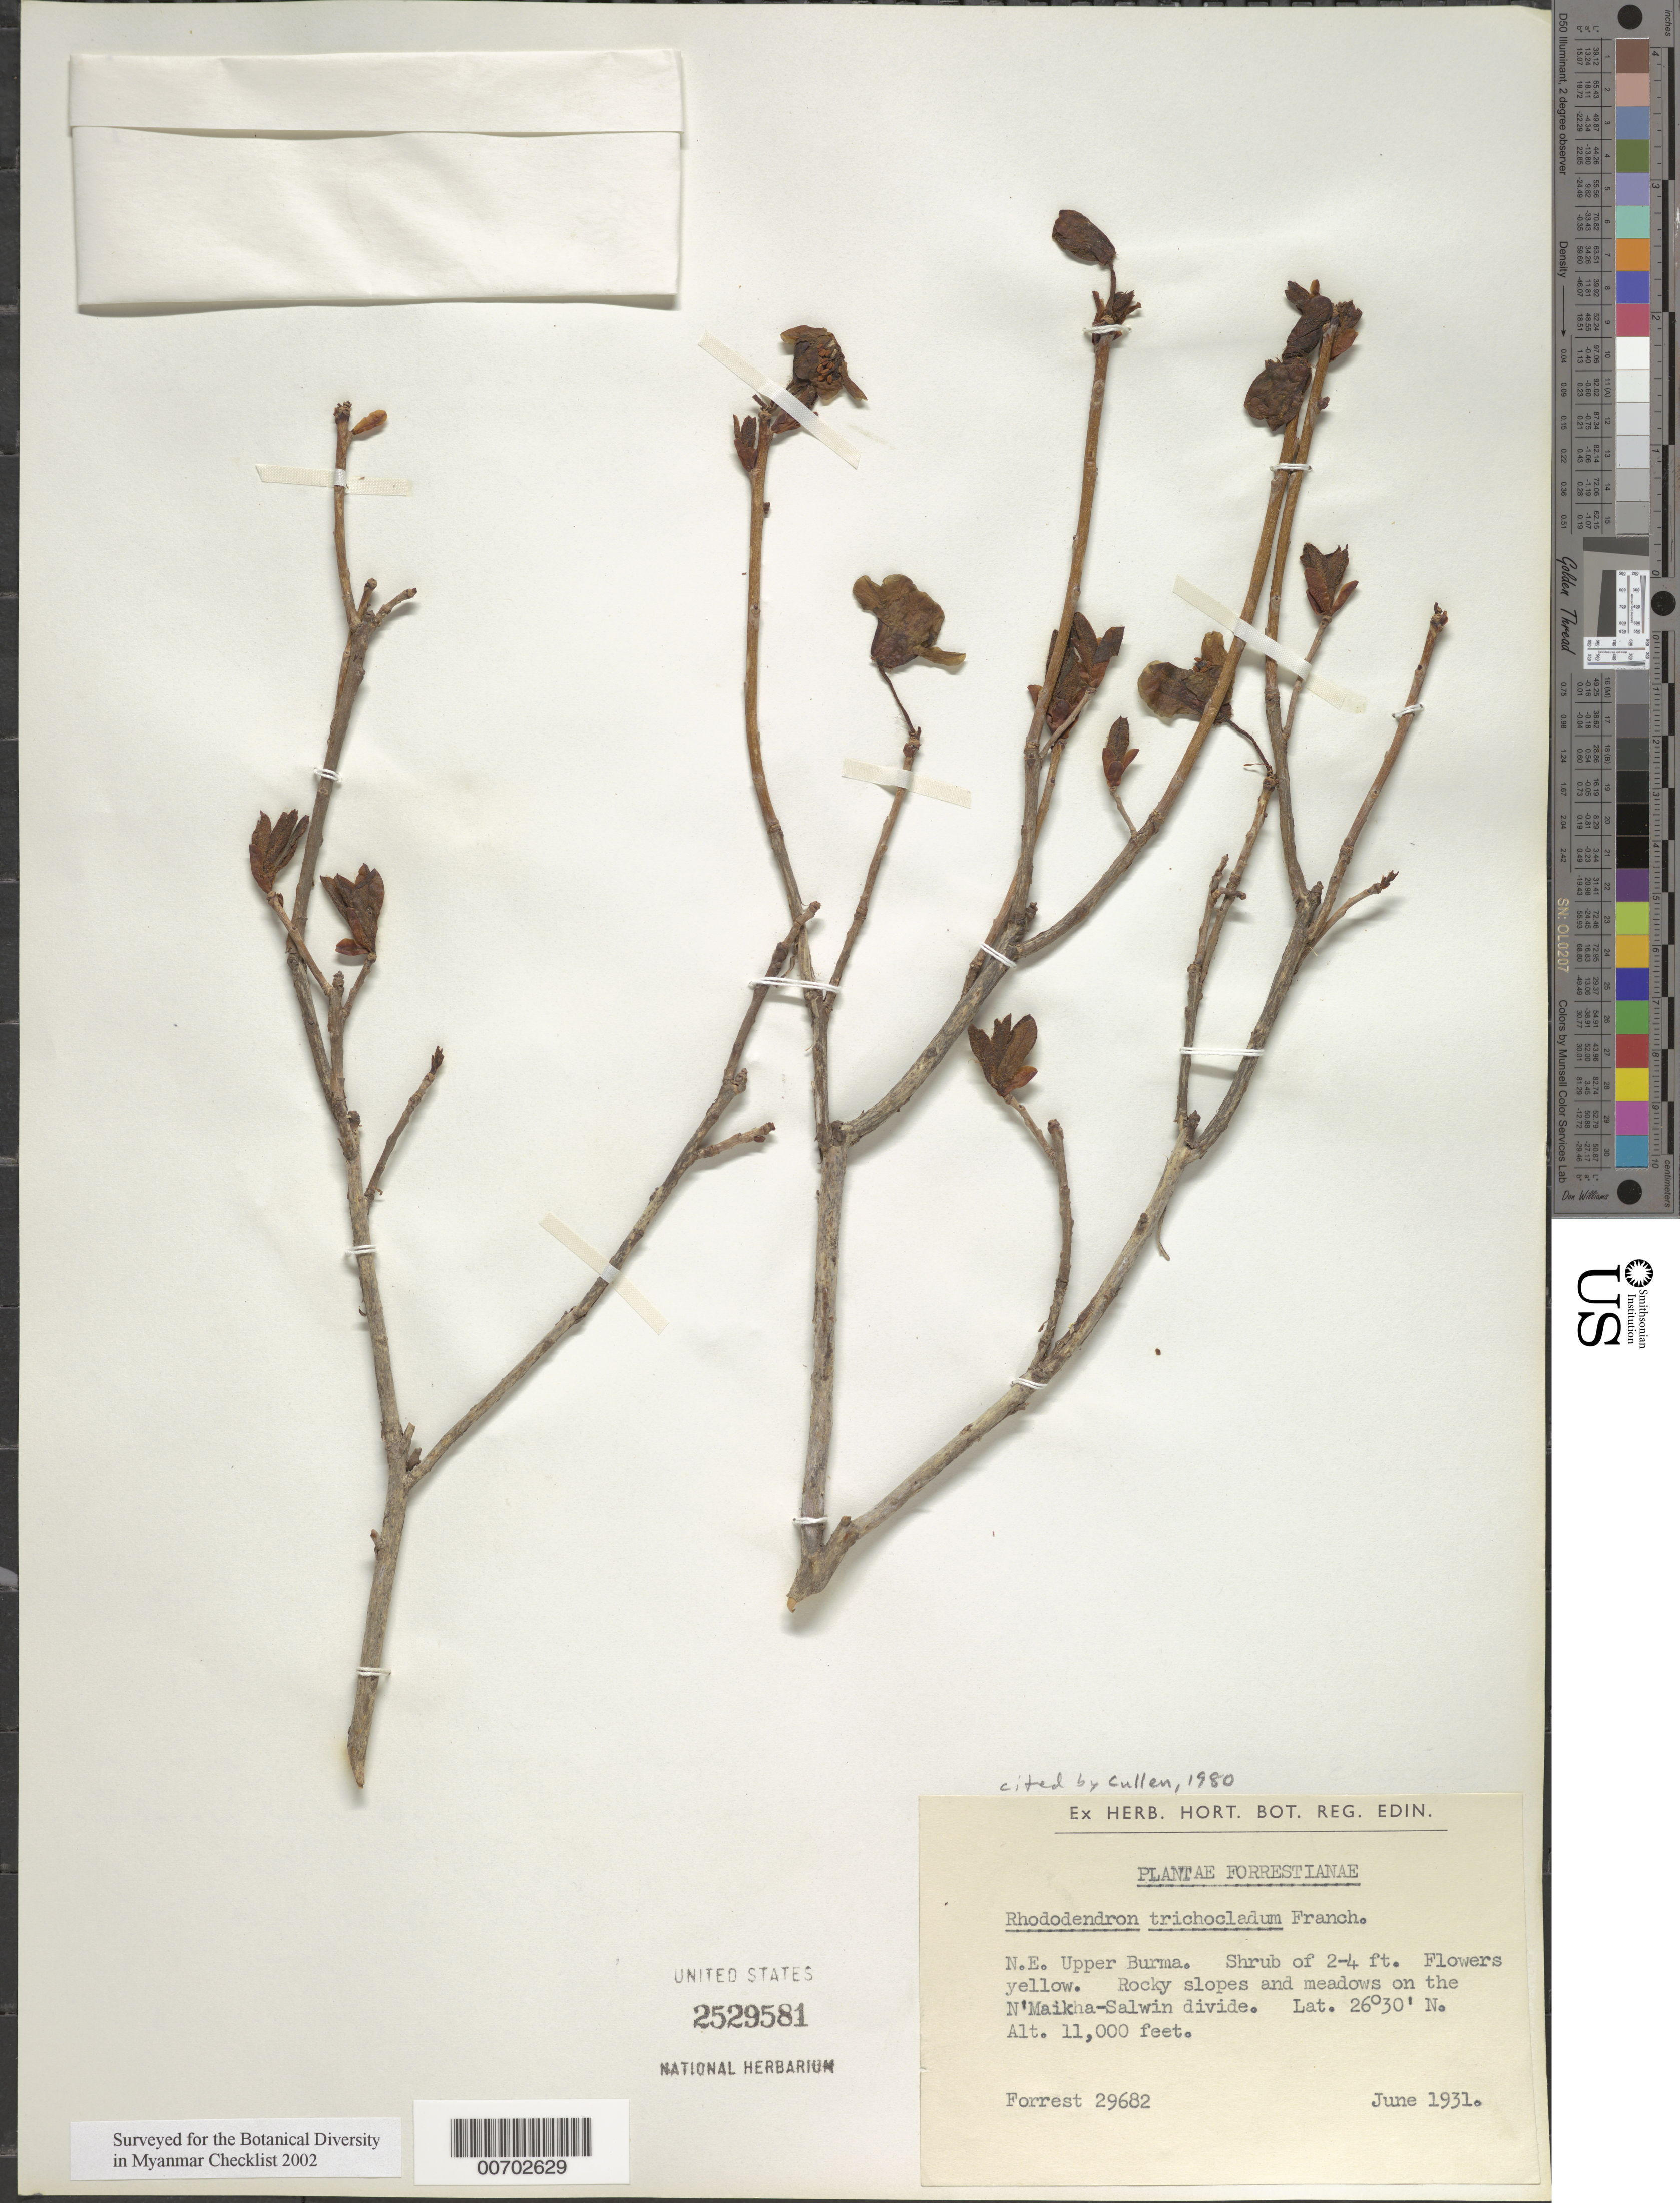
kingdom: Plantae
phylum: Tracheophyta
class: Magnoliopsida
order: Ericales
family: Ericaceae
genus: Rhododendron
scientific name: Rhododendron trichocladum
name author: Franch.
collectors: G. Forrest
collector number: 29682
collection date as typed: Jun 1931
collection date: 1931-06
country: Myanmar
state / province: Kachin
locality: N'Maikha-Salwin Divide, W flank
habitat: Rocky slopes and meadows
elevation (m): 3353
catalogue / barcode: US 2529581